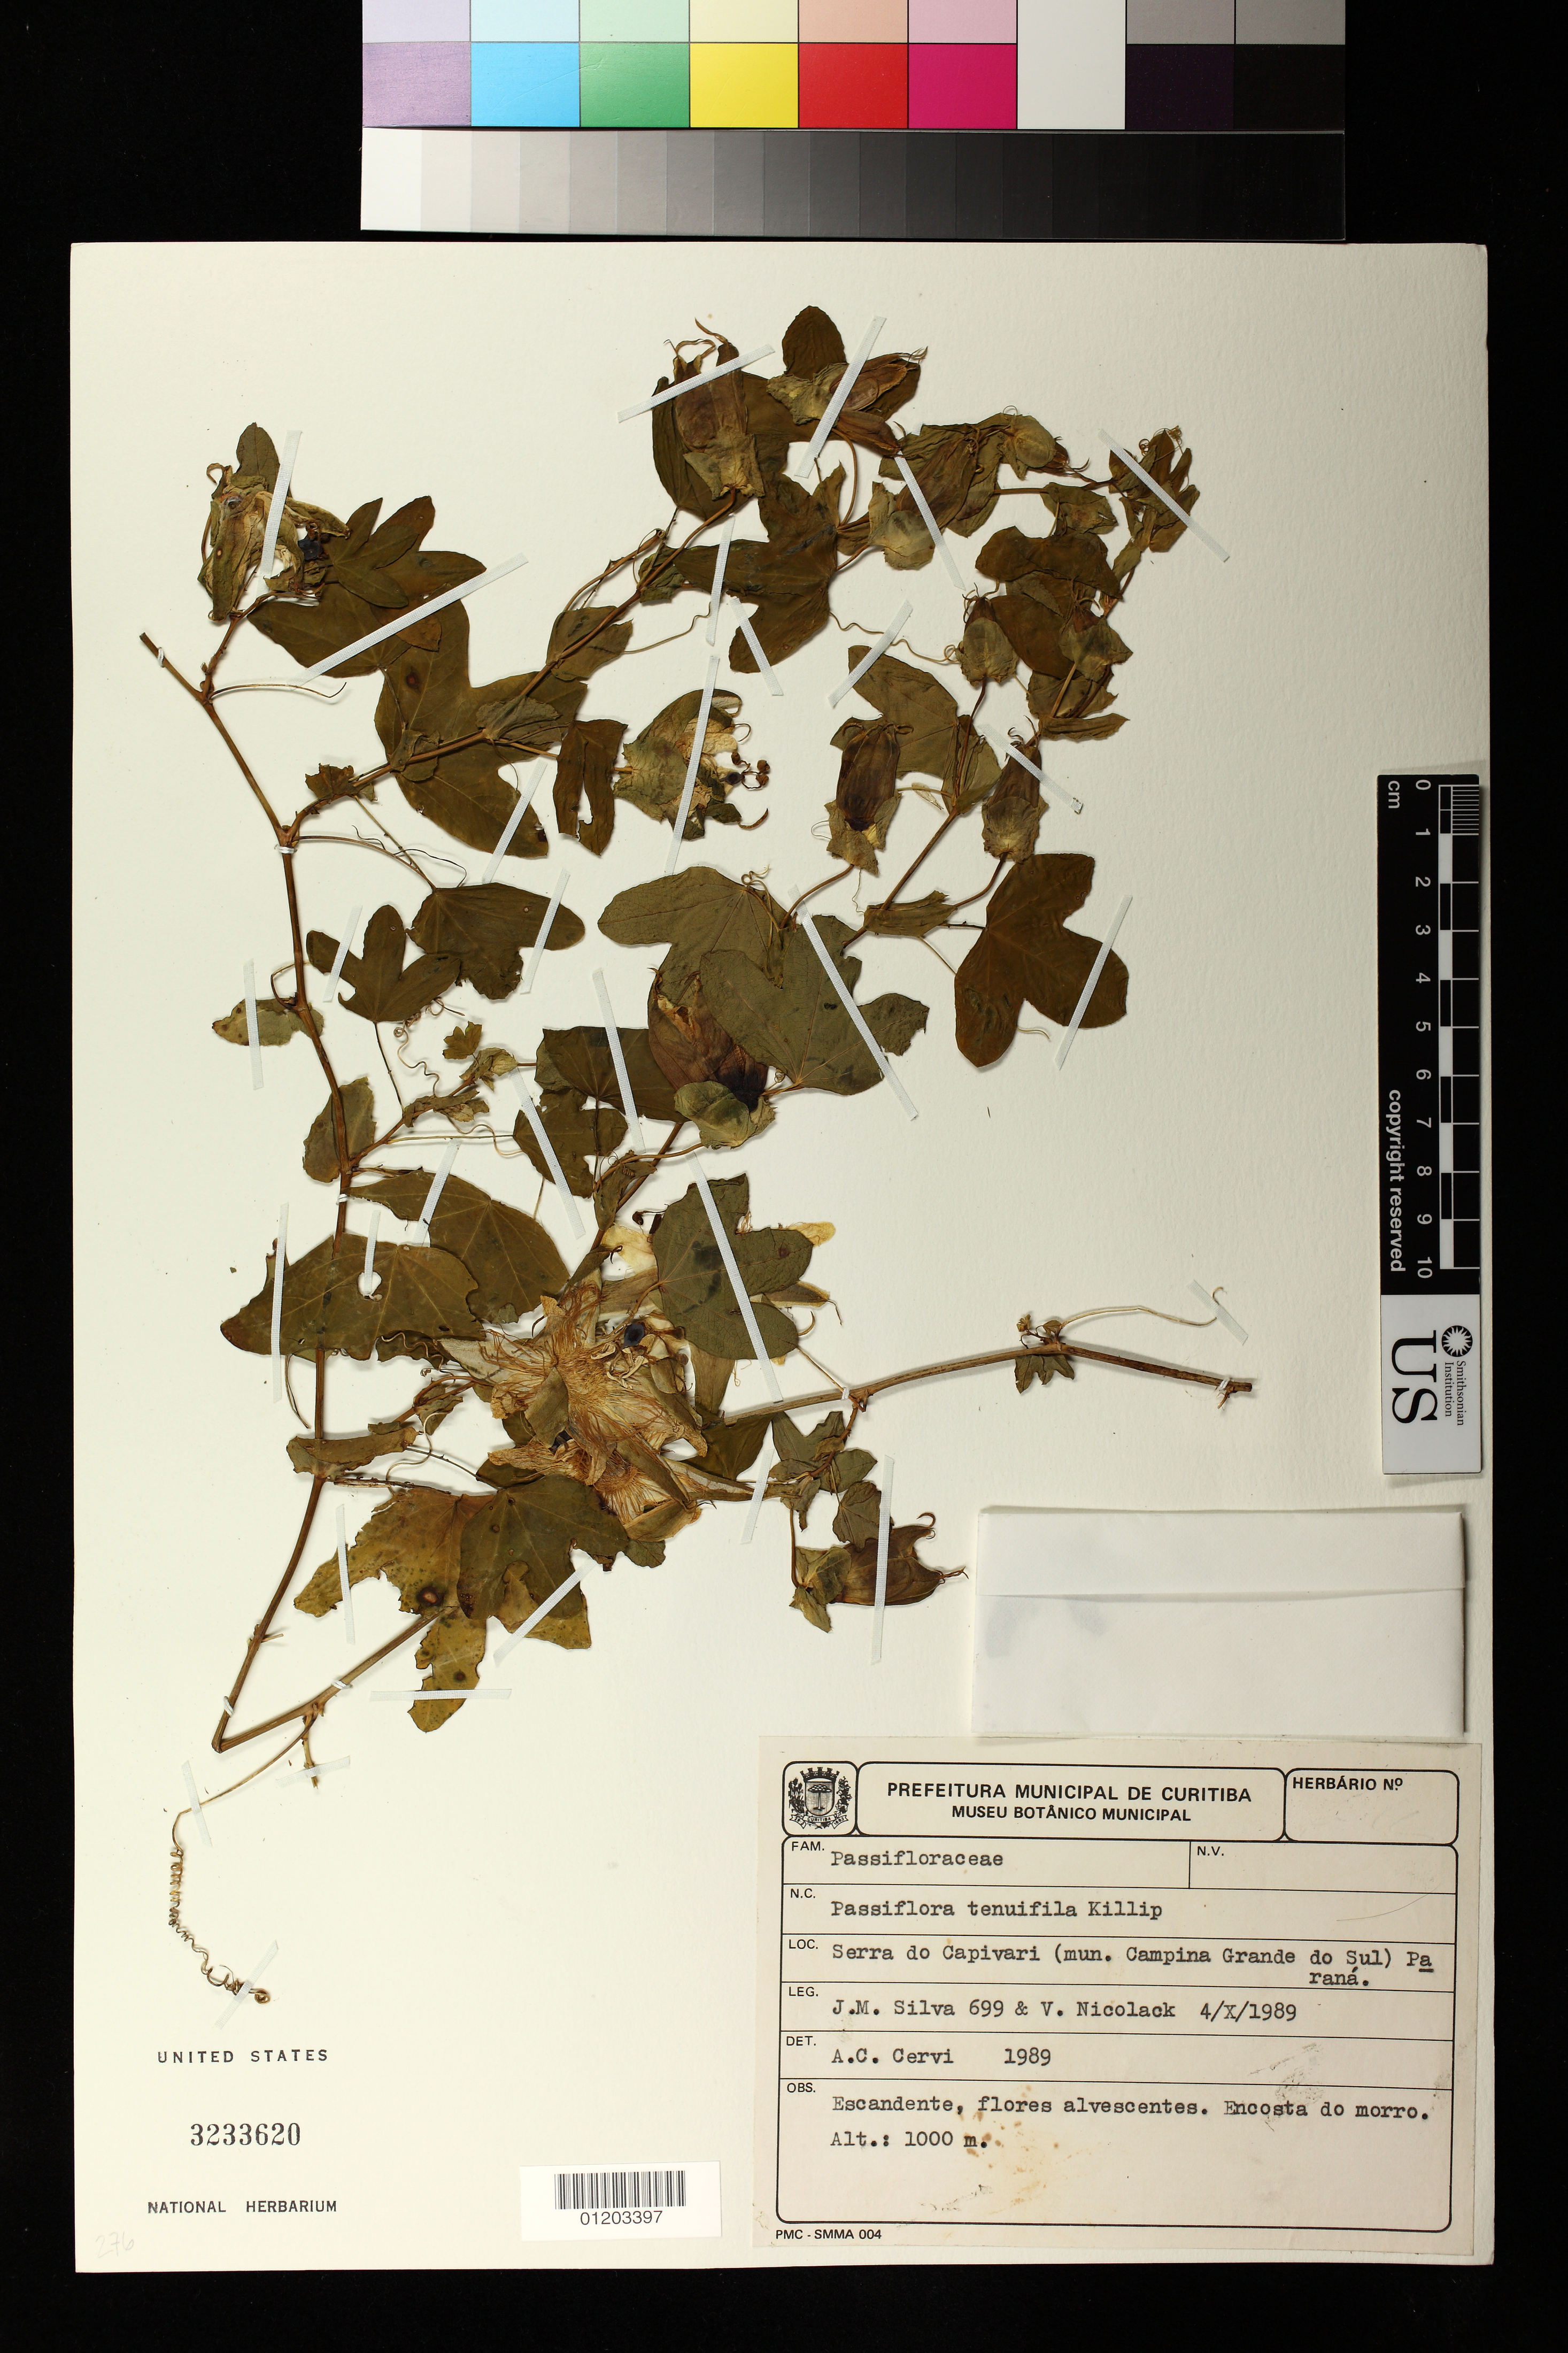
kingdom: Plantae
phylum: Tracheophyta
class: Magnoliopsida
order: Malpighiales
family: Passifloraceae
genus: Passiflora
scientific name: Passiflora tenuifila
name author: Killip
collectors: J. M. Silva & V. Nicolack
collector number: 699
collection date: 1989-10-04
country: Brazil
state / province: Parana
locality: Serra do Capivari, Campina Grande do Sul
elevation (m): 1000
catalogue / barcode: US 3233620